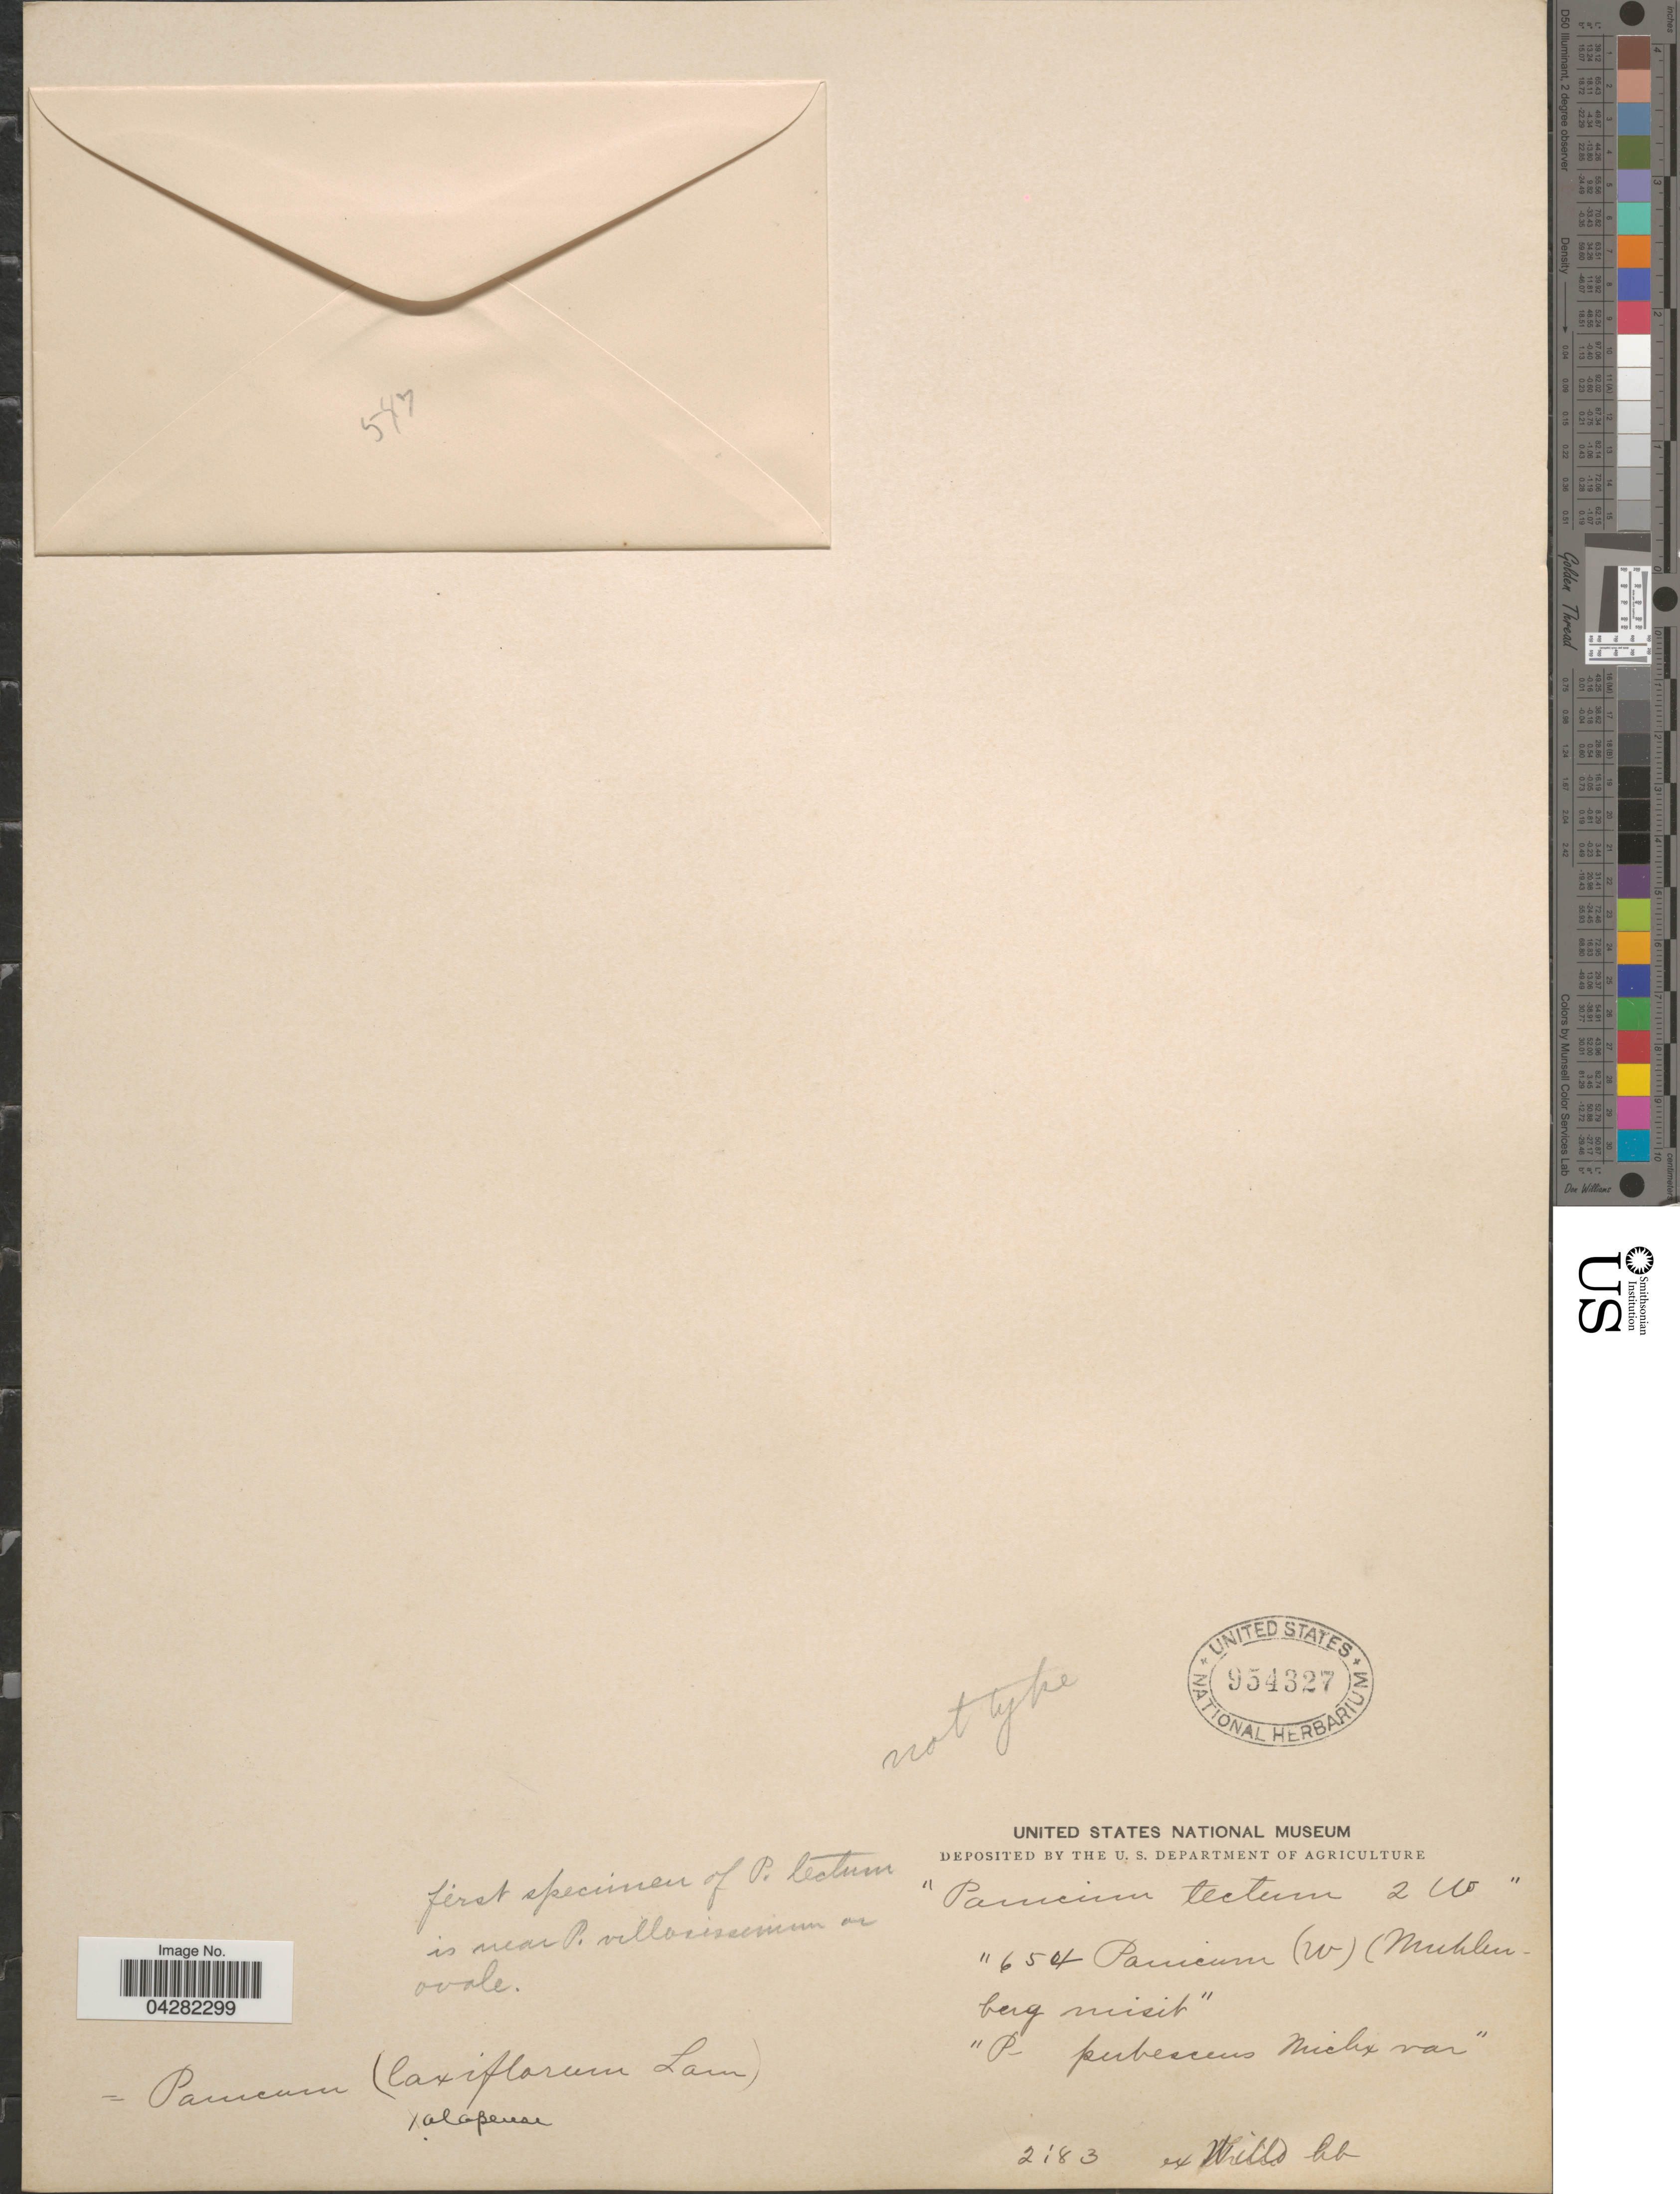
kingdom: Plantae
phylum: Tracheophyta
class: Liliopsida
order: Poales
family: Poaceae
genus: Dichanthelium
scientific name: Dichanthelium laxiflorum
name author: (Lam.) Gould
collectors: Ex herb. Willd.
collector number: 654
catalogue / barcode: US 954327